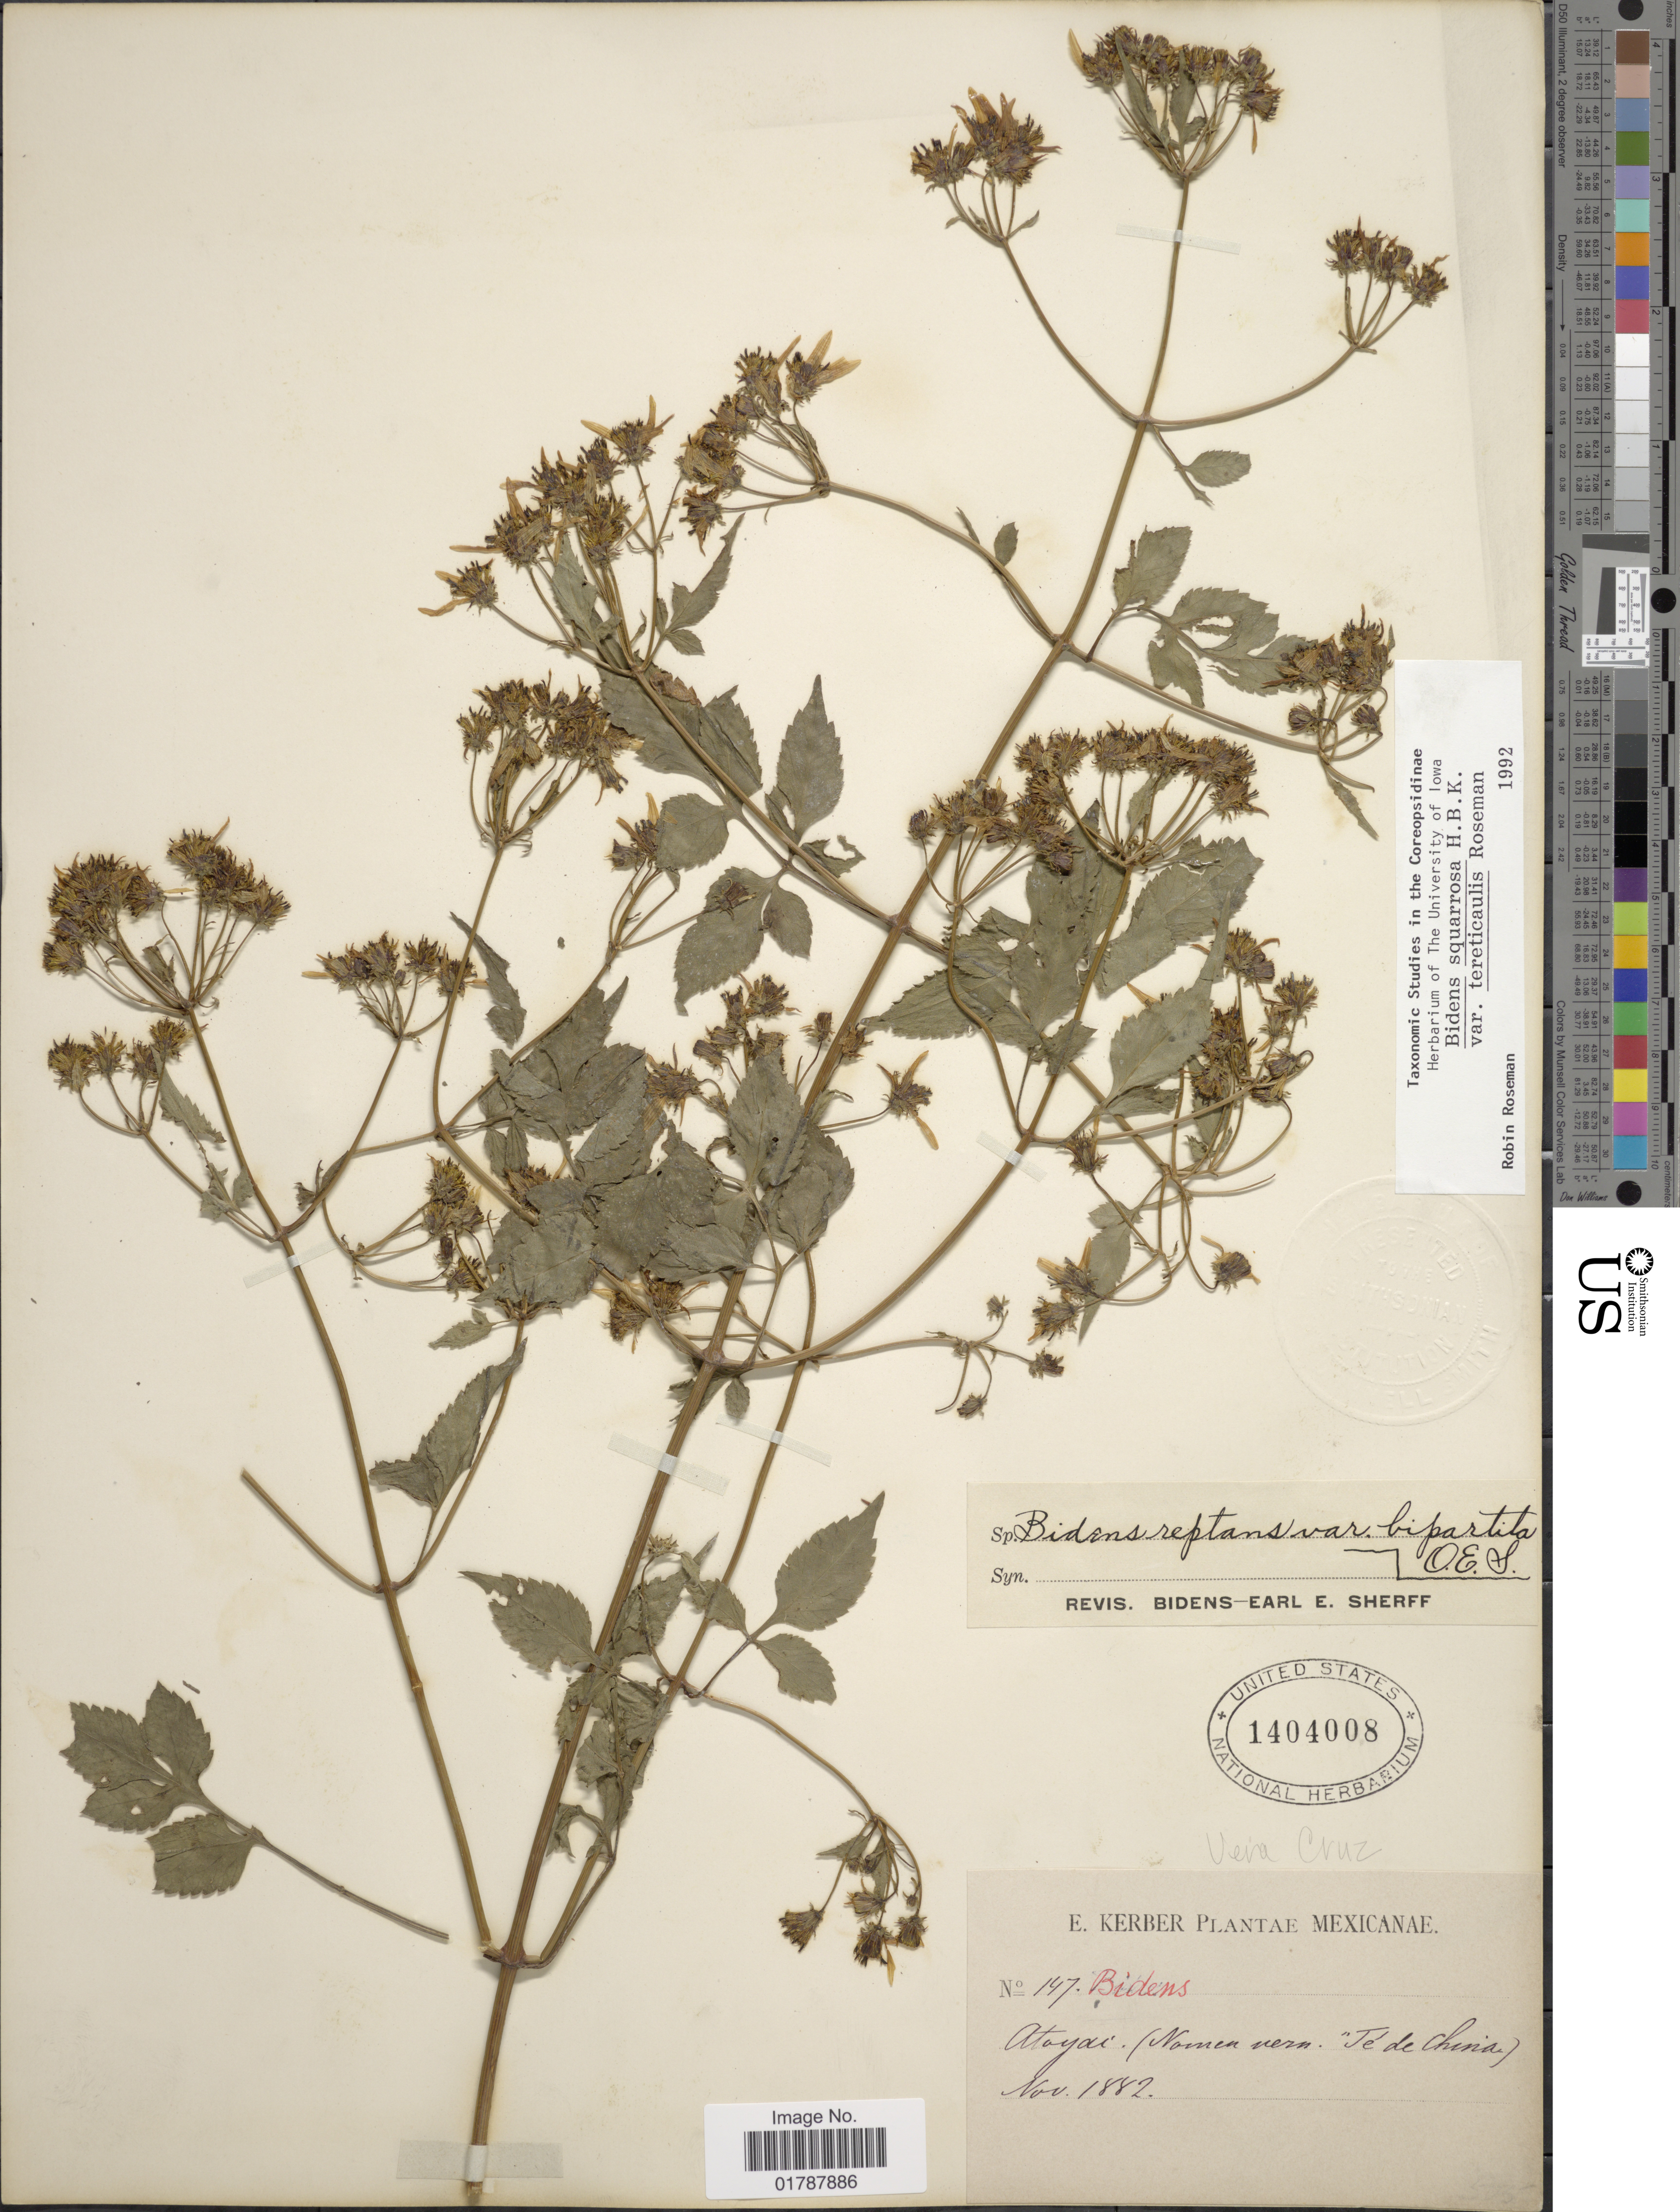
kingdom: Plantae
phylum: Tracheophyta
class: Magnoliopsida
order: Asterales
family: Asteraceae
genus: Bidens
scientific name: Bidens squarrosa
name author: Kunth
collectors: E. Kerber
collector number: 147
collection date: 1882-11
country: Mexico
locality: Atoyai (Nomen verm. Te de China)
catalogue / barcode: US 1404008